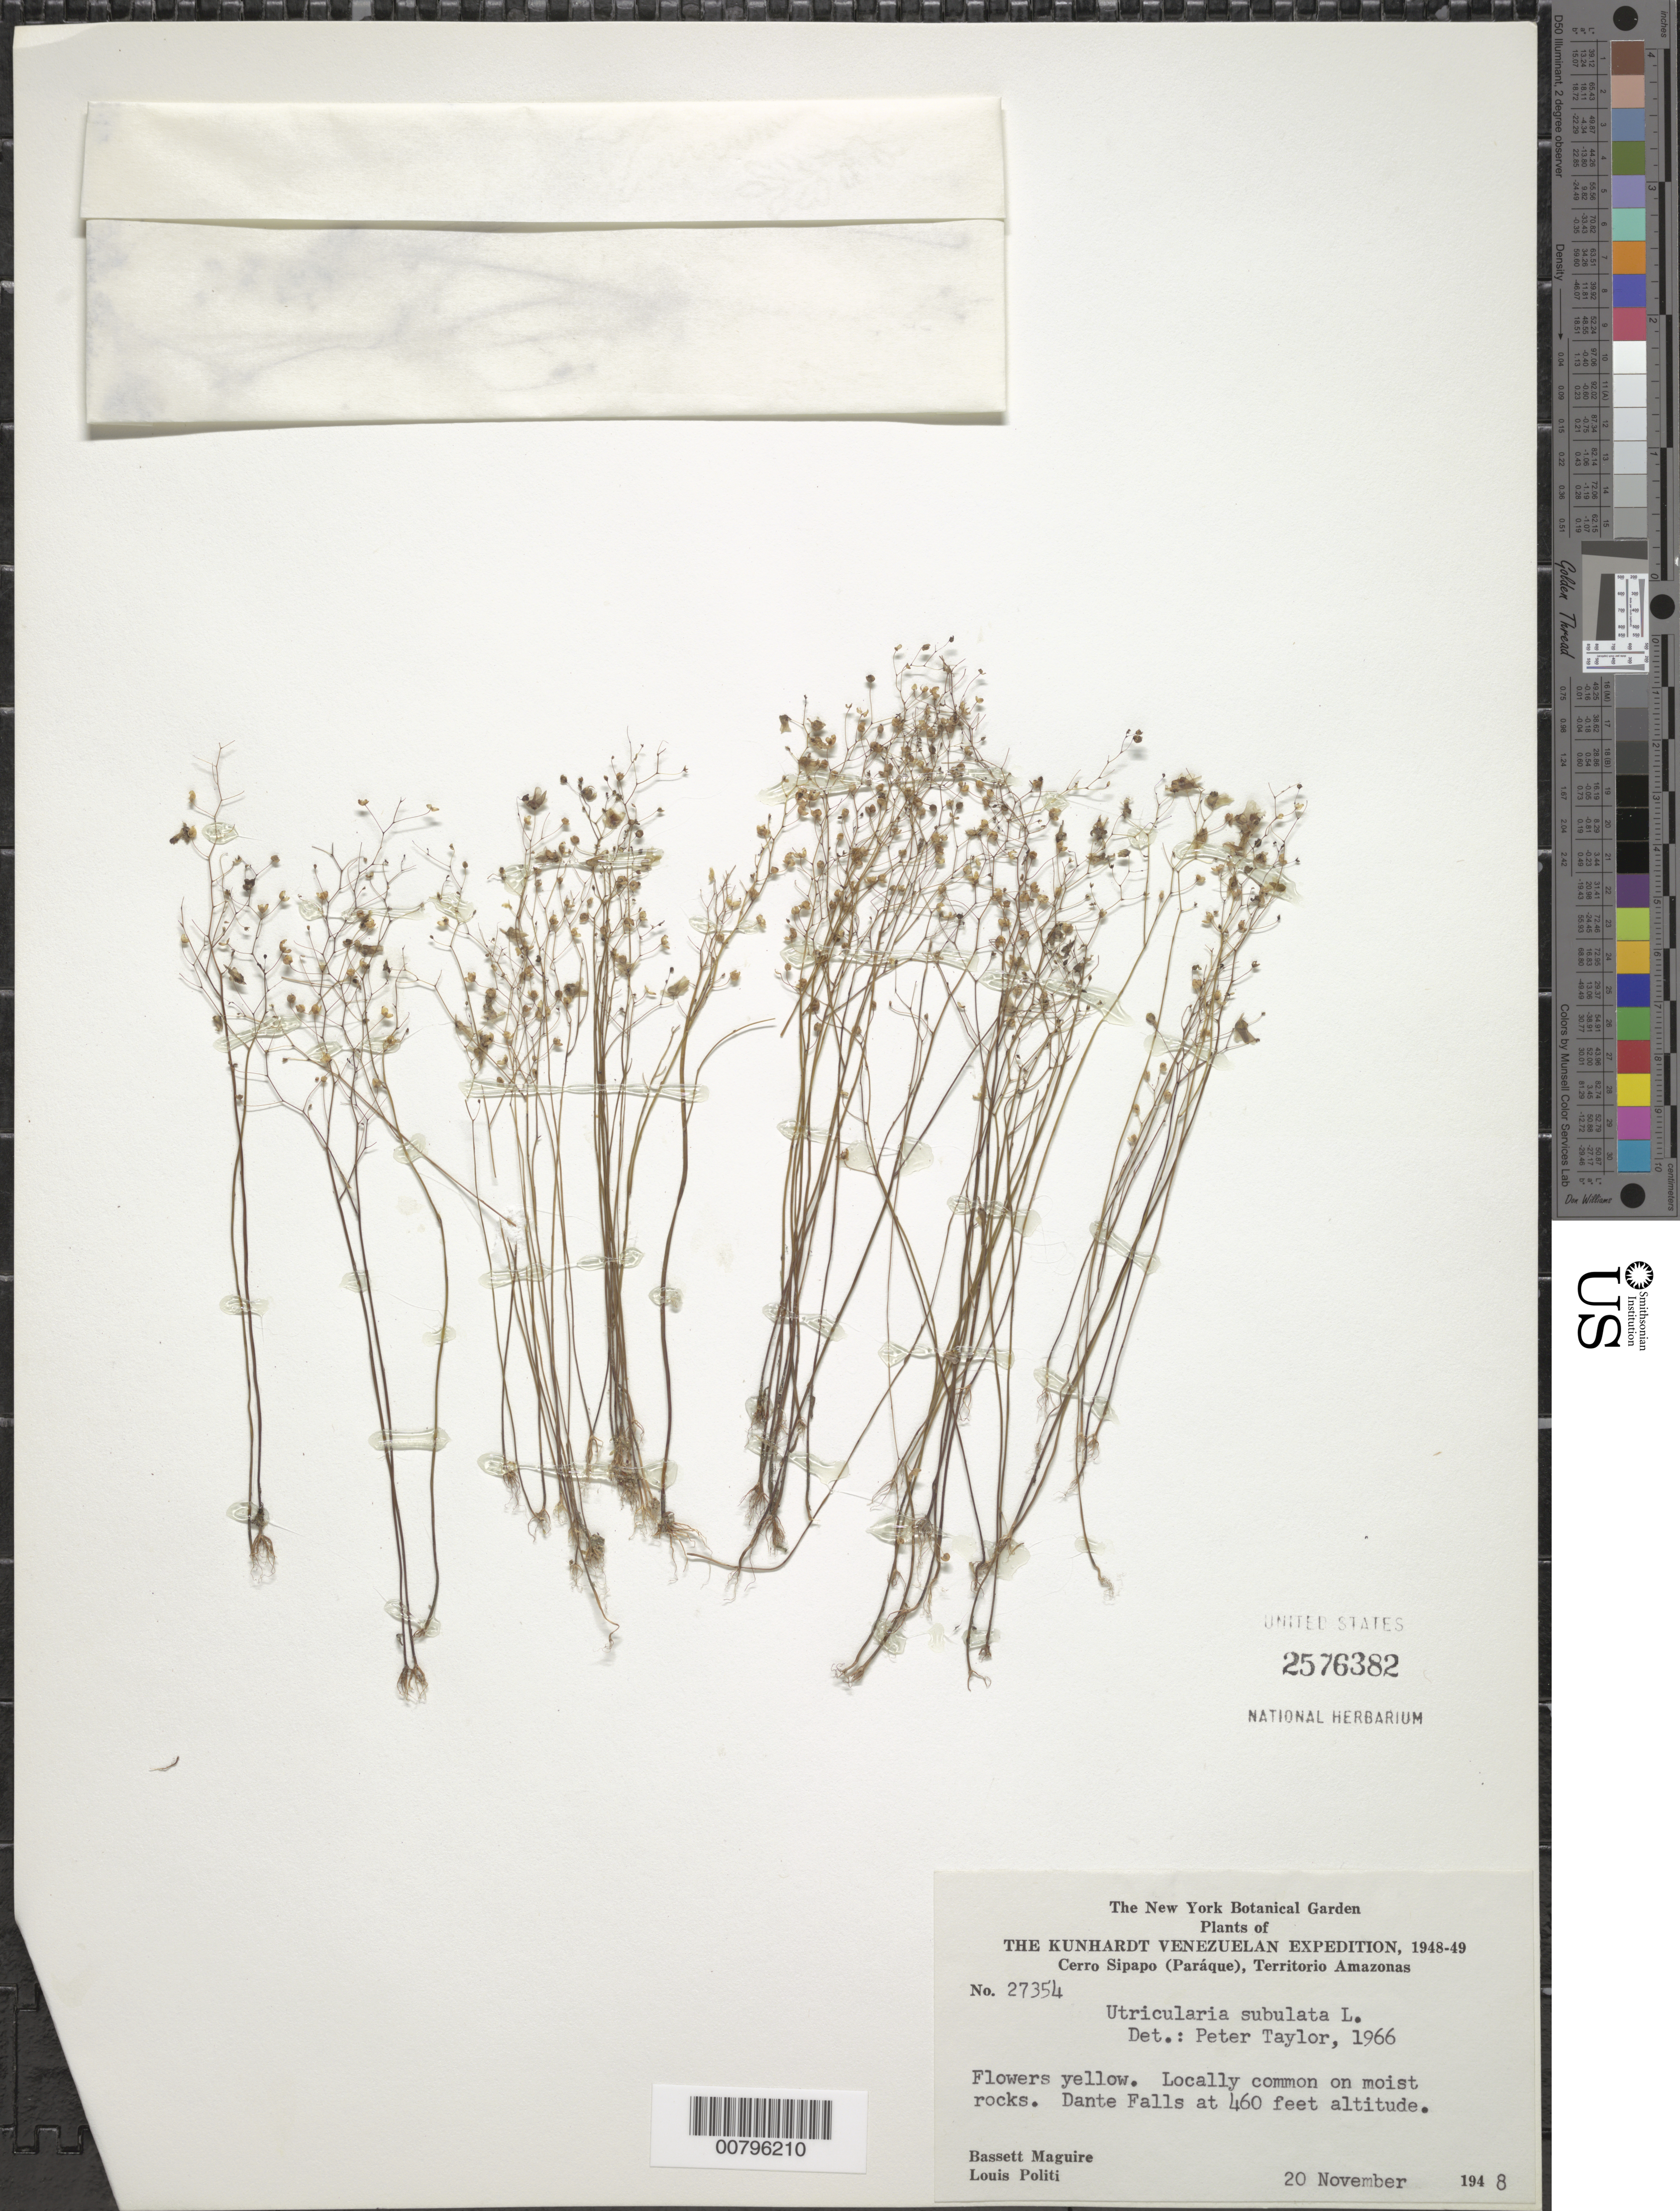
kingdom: Plantae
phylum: Tracheophyta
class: Magnoliopsida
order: Lamiales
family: Lentibulariaceae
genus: Utricularia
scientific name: Utricularia subulata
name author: L.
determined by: Taylor, P.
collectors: B. Maguire & L. Politi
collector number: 27354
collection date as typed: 20-Nov-48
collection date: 1948-11-20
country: Venezuela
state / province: Amazonas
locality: Cerro Sipapo (Paráque), Río Cuao, Danta (Tapir) Falls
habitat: Moist rocks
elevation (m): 140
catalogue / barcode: US 2576382